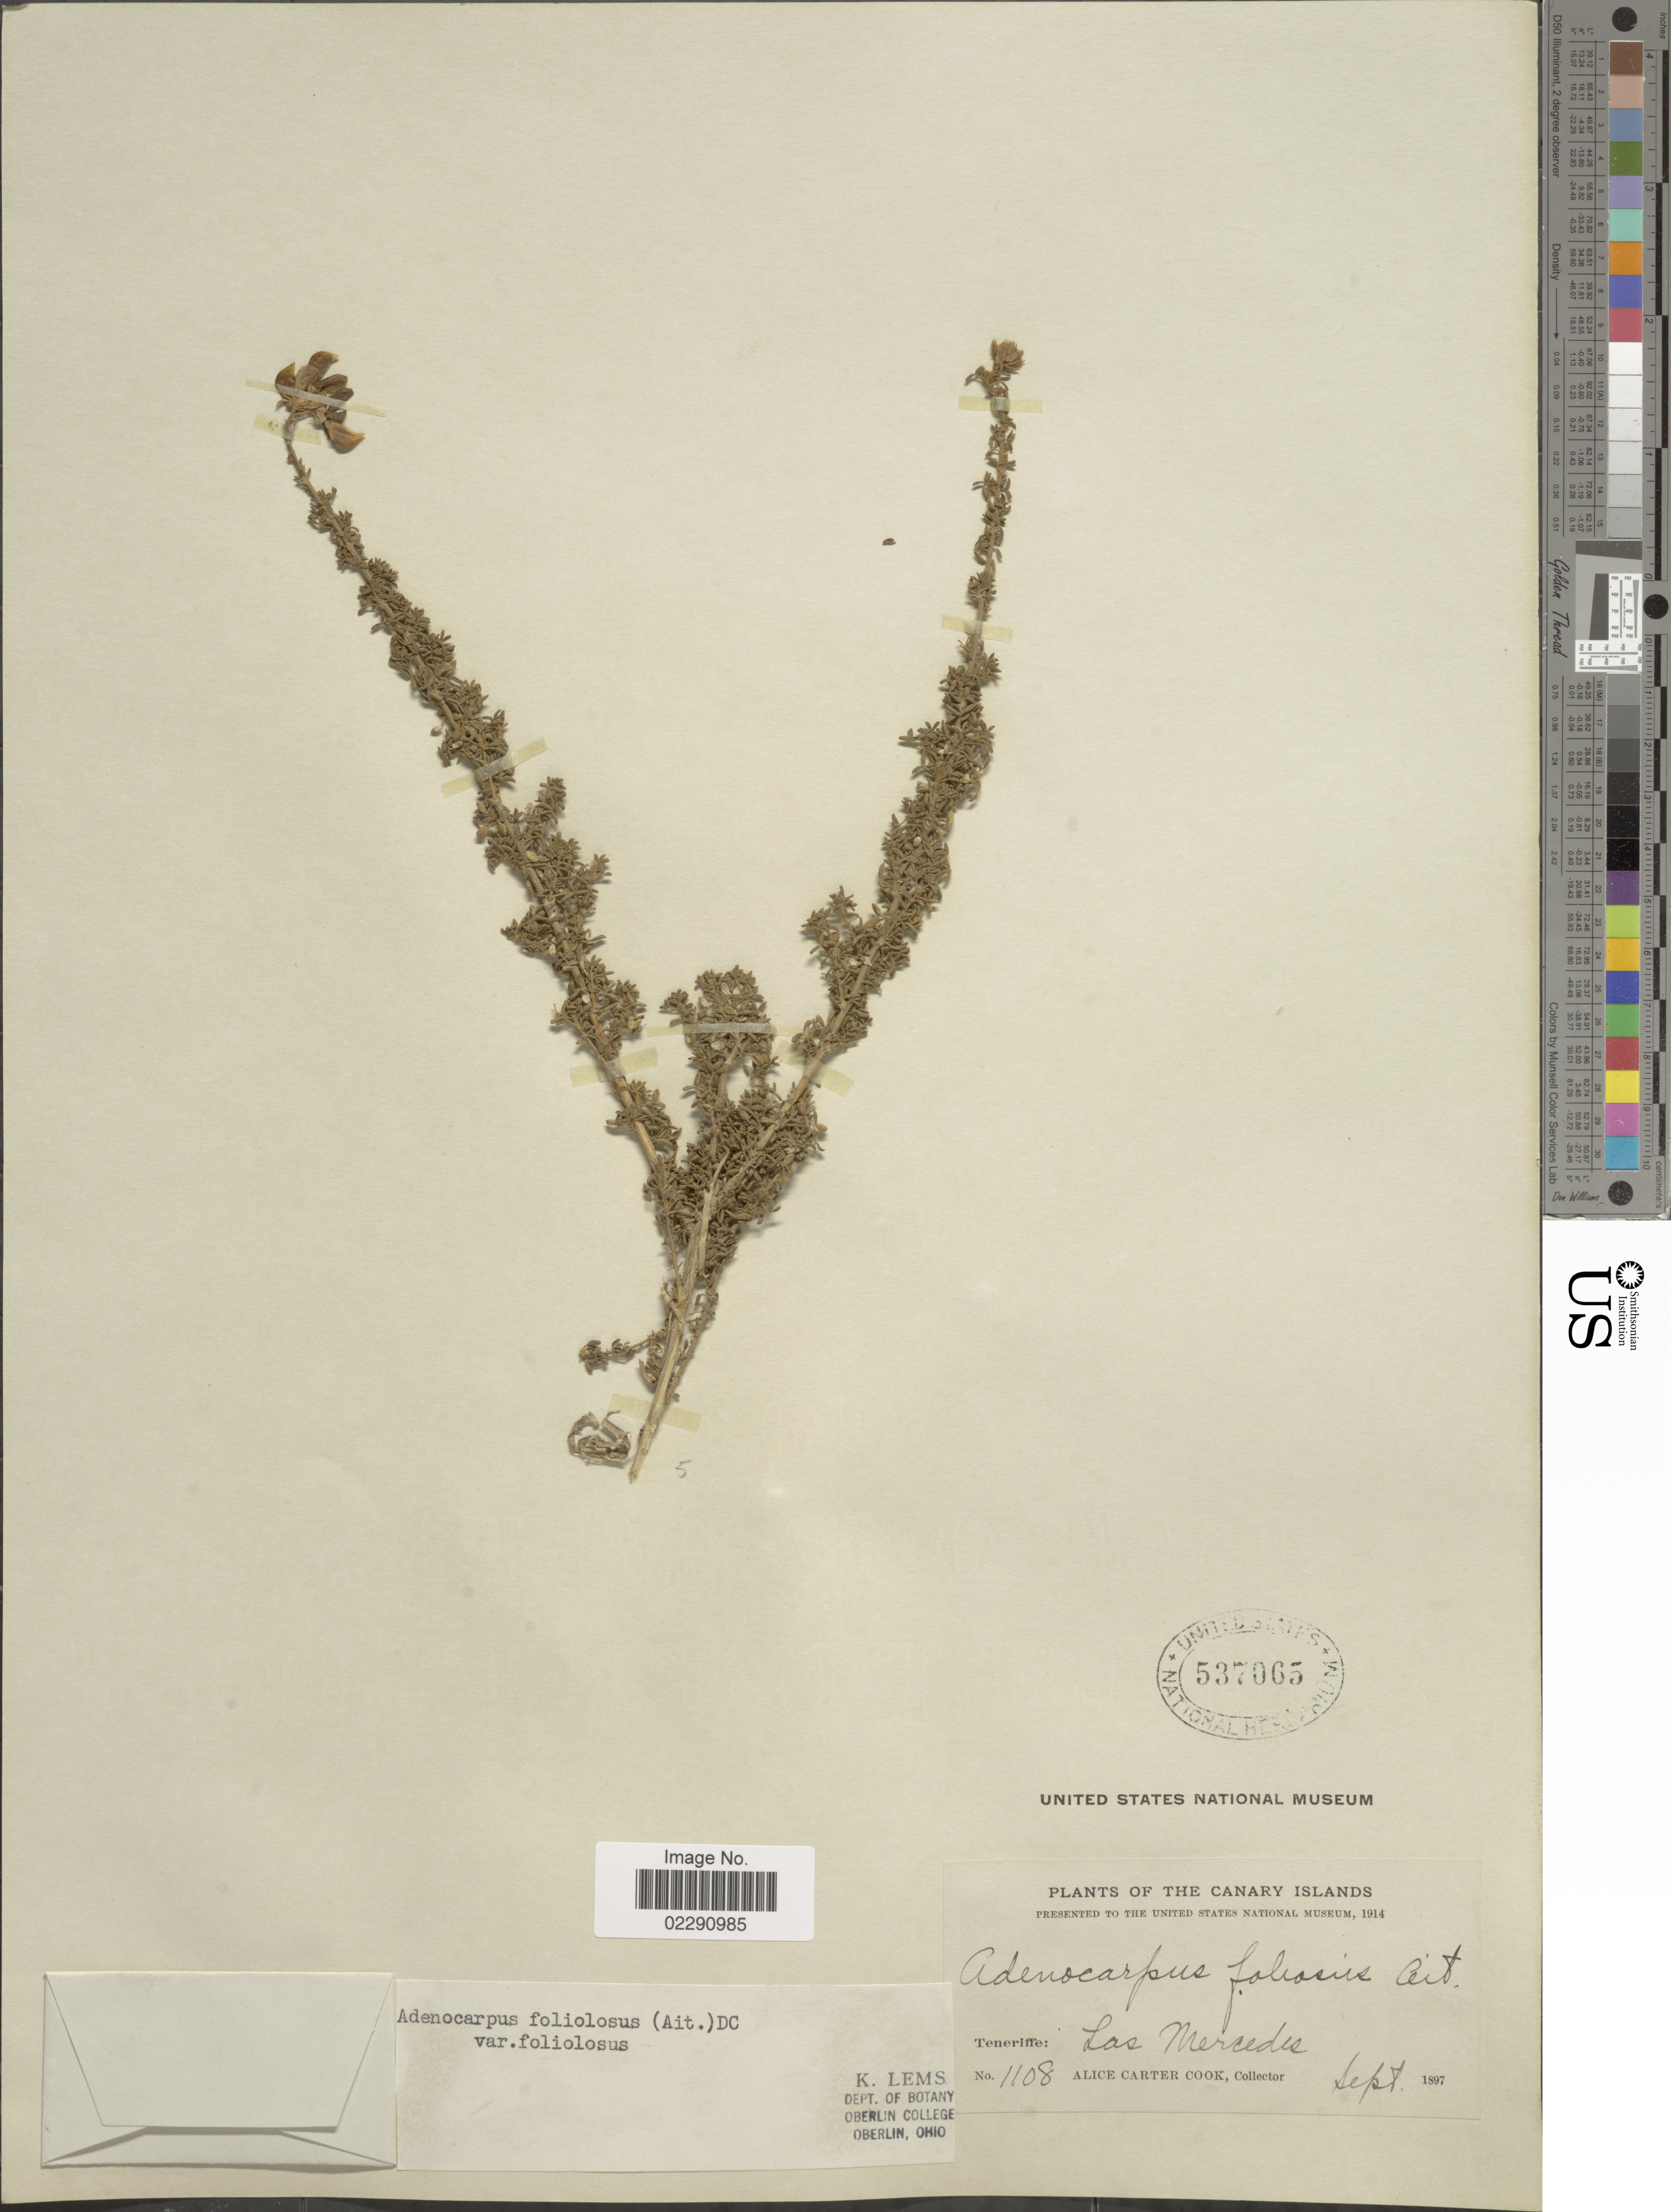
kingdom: Plantae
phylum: Tracheophyta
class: Magnoliopsida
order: Fabales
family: Fabaceae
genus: Adenocarpus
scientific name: Adenocarpus foliolosus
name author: DC.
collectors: Alice C. Cook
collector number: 1108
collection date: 1897-09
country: Spain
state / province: Canarias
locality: Canary Islands, Teneriffe, Las Mercedes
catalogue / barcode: US 537065